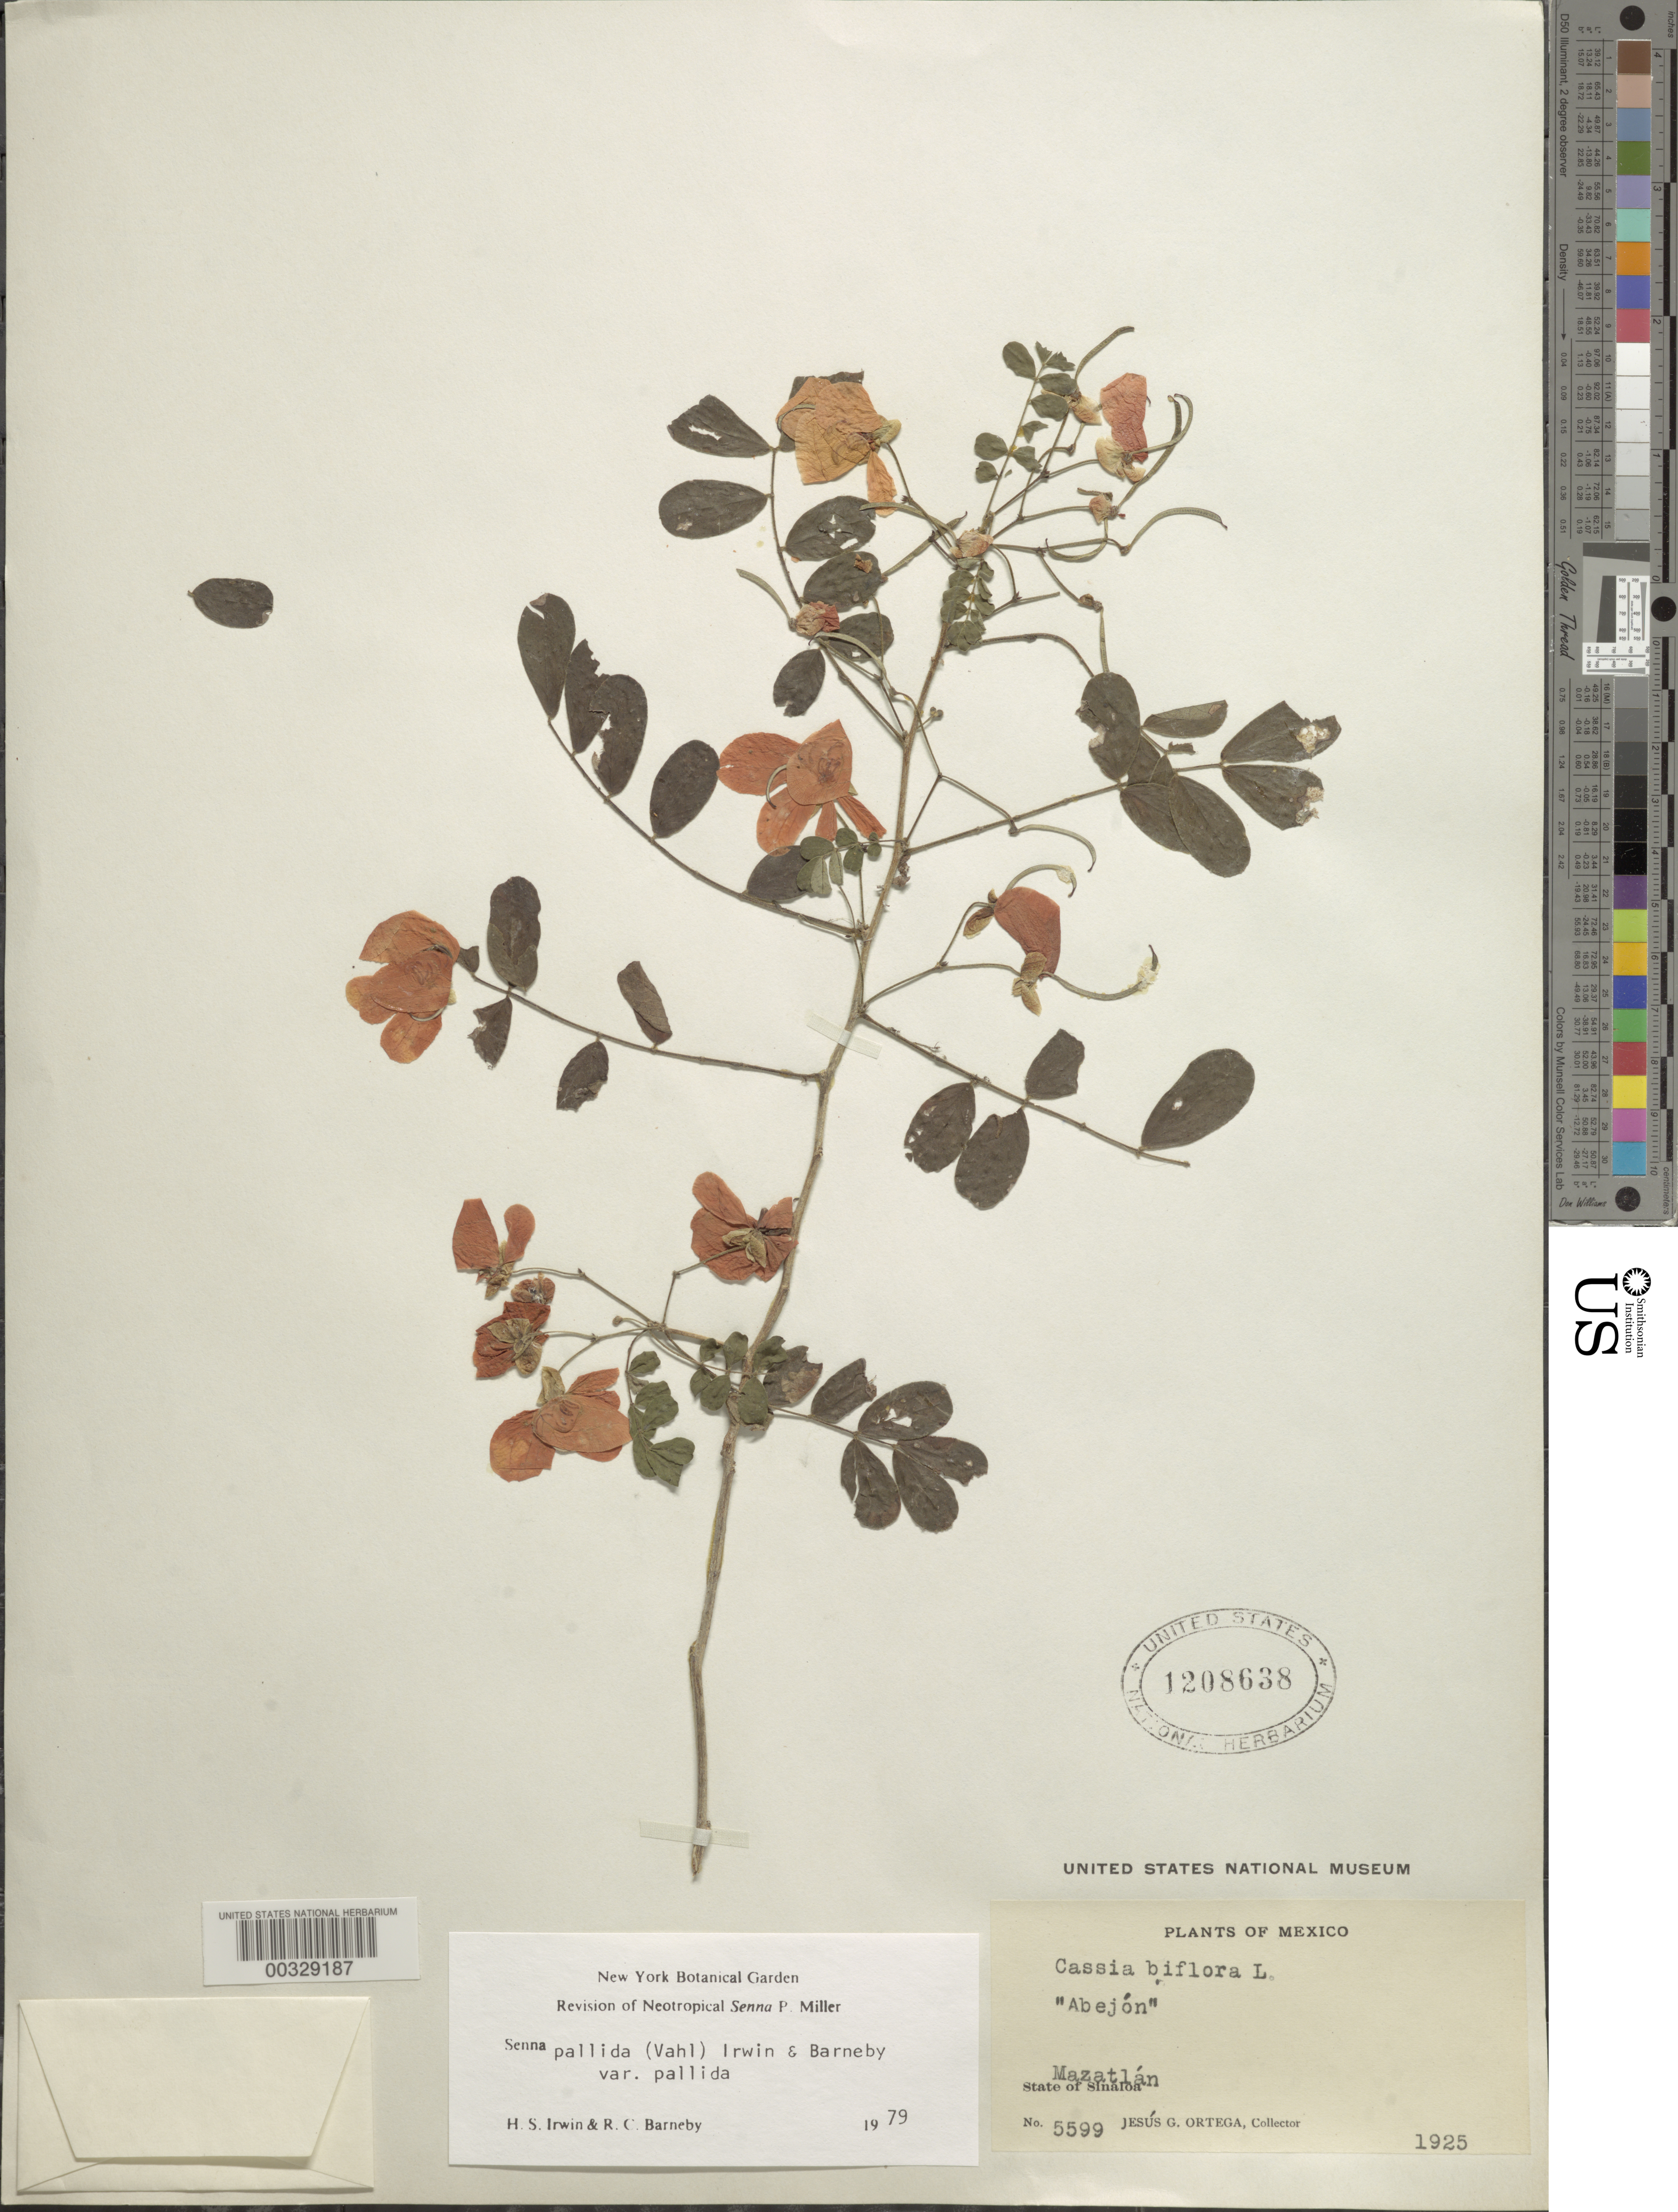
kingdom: Plantae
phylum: Tracheophyta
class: Magnoliopsida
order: Fabales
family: Fabaceae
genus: Senna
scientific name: Senna pallida var. pallida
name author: (Vahl) H.S. Irwin & Barneby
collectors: J. Ortega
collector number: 5599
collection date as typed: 1925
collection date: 1925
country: Mexico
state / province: Sinaloa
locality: Mazatlan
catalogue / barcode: US 1208638